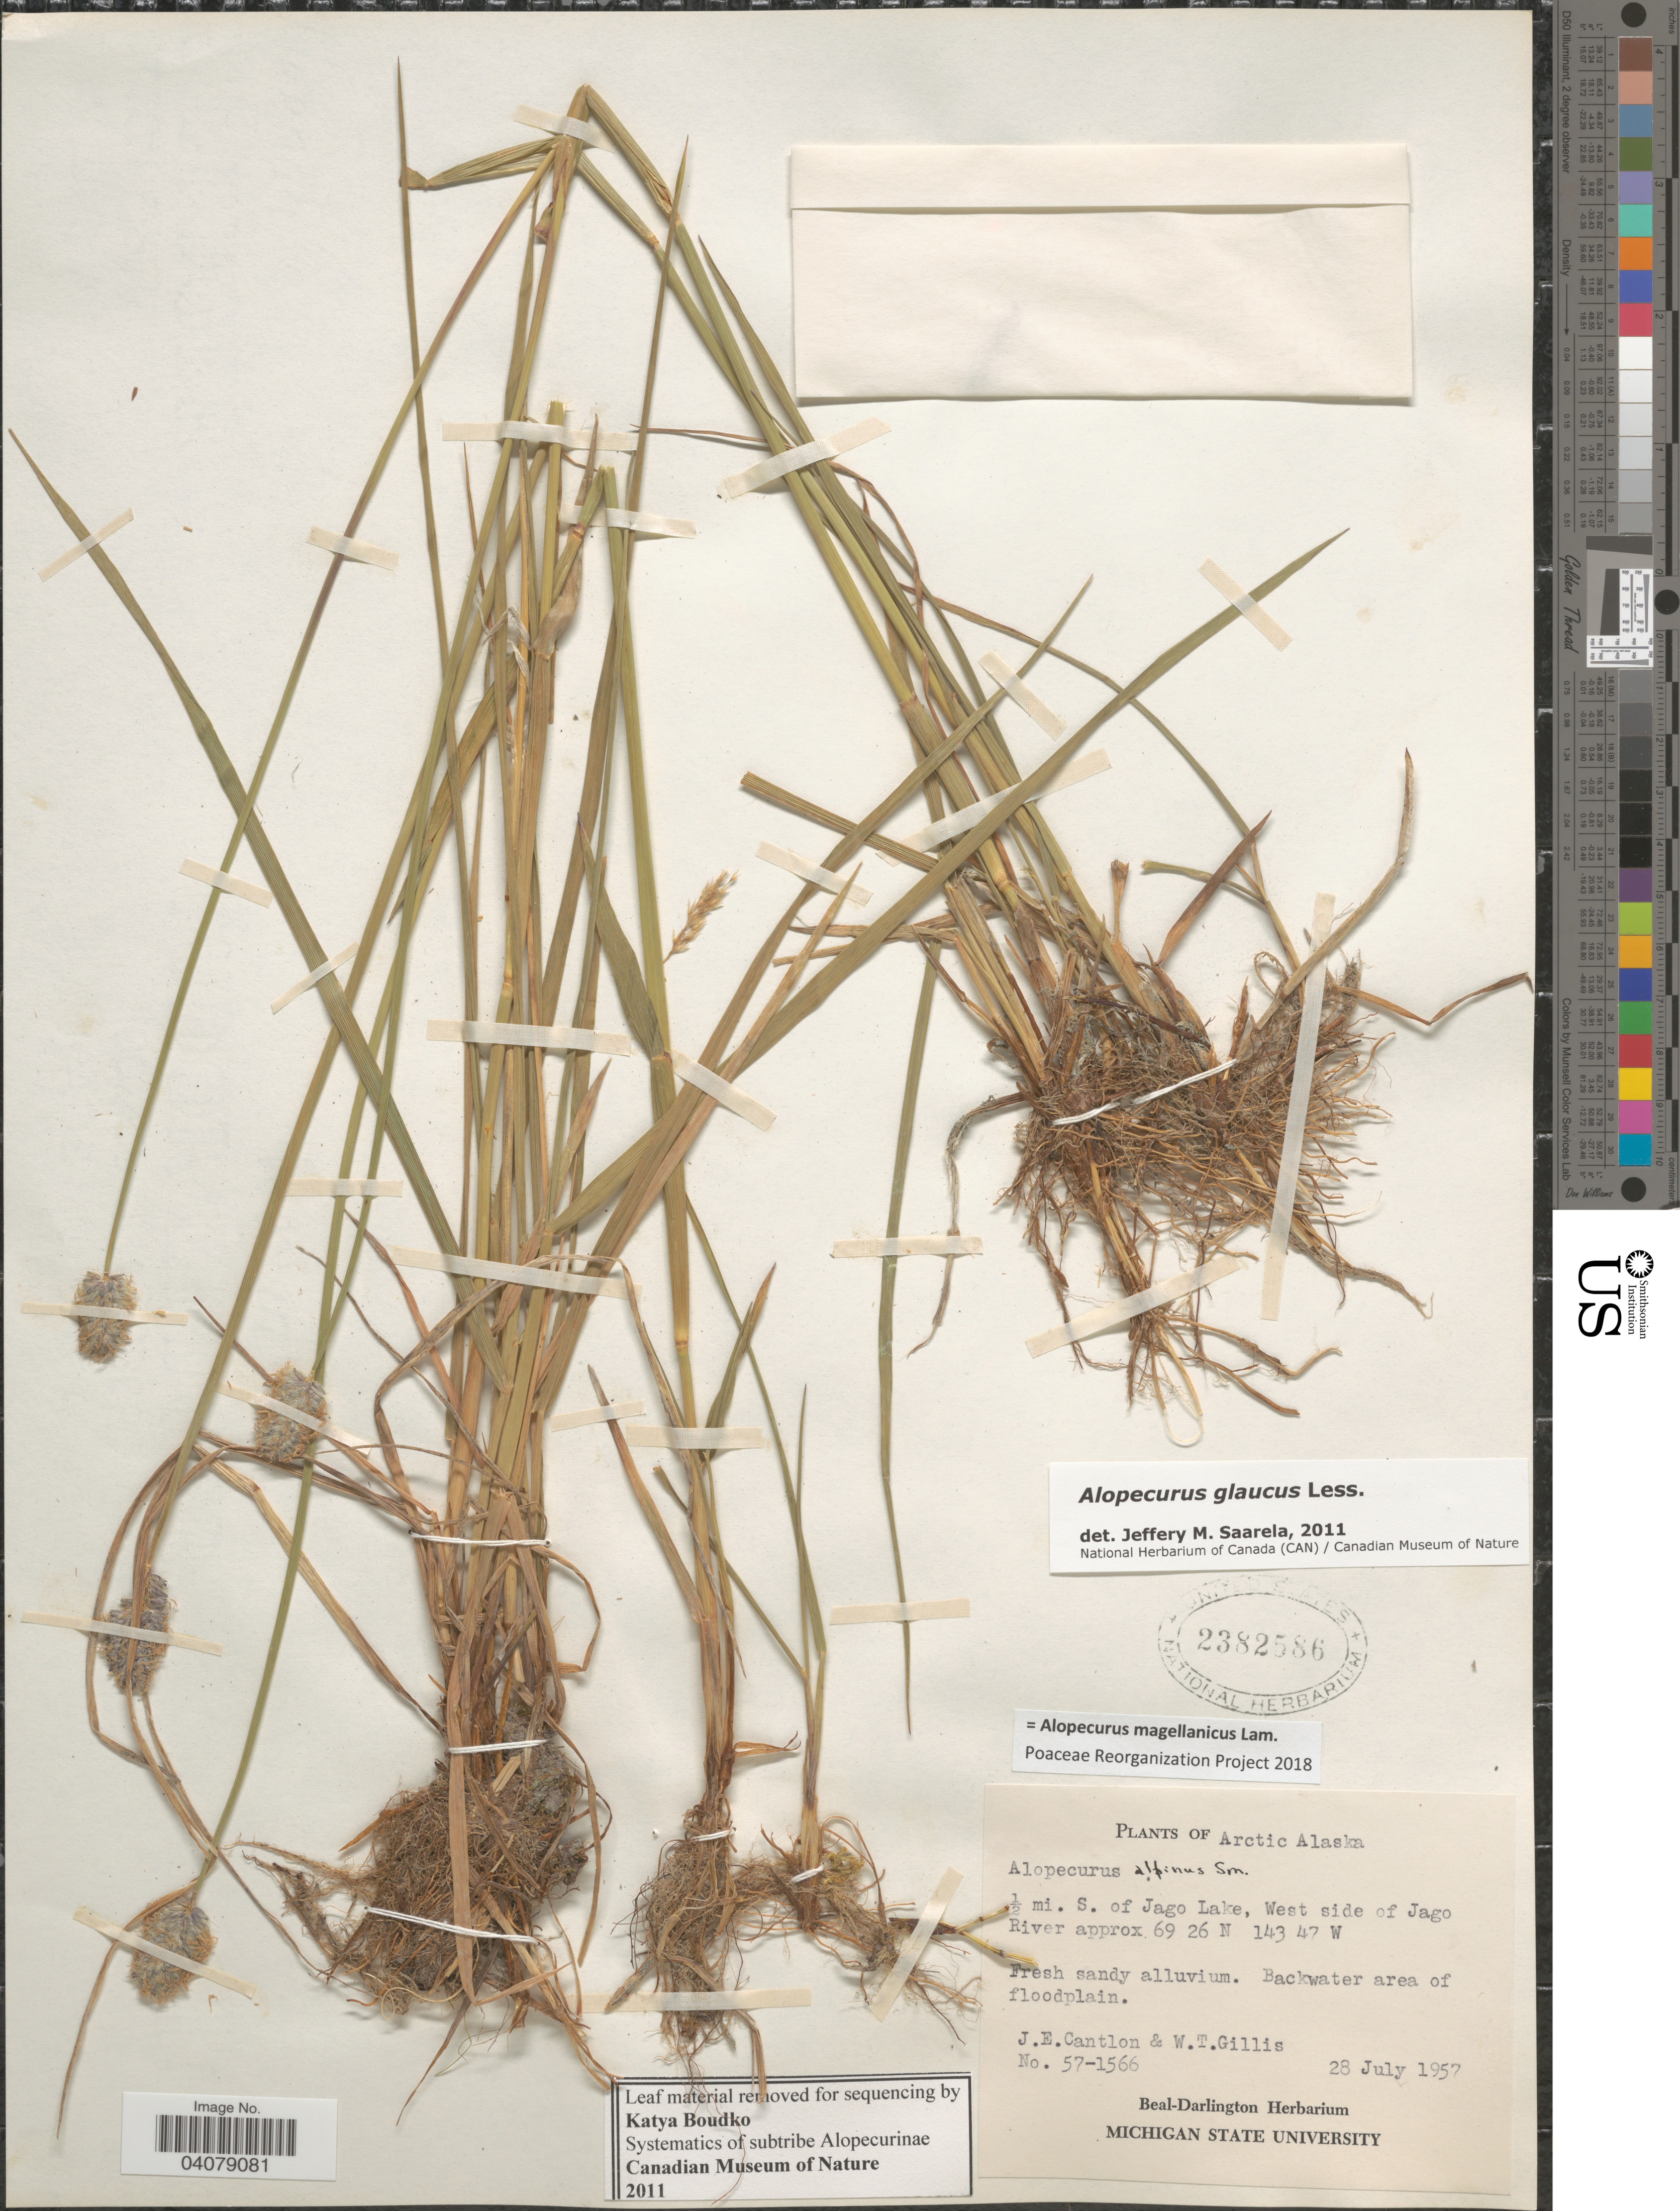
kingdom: Plantae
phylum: Tracheophyta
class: Liliopsida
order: Poales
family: Poaceae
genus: Alopecurus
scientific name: Alopecurus magellanicus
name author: Lam.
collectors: J. Cantlon & W. T. Gillis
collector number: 57-1566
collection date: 1957-07-28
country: United States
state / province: Alaska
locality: Arctic Alaska. ½ mi. S. of Jago Lake, West side of Jago River. Fresh sandy alluvium. Backwater area of floodplain.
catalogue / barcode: US 2382586